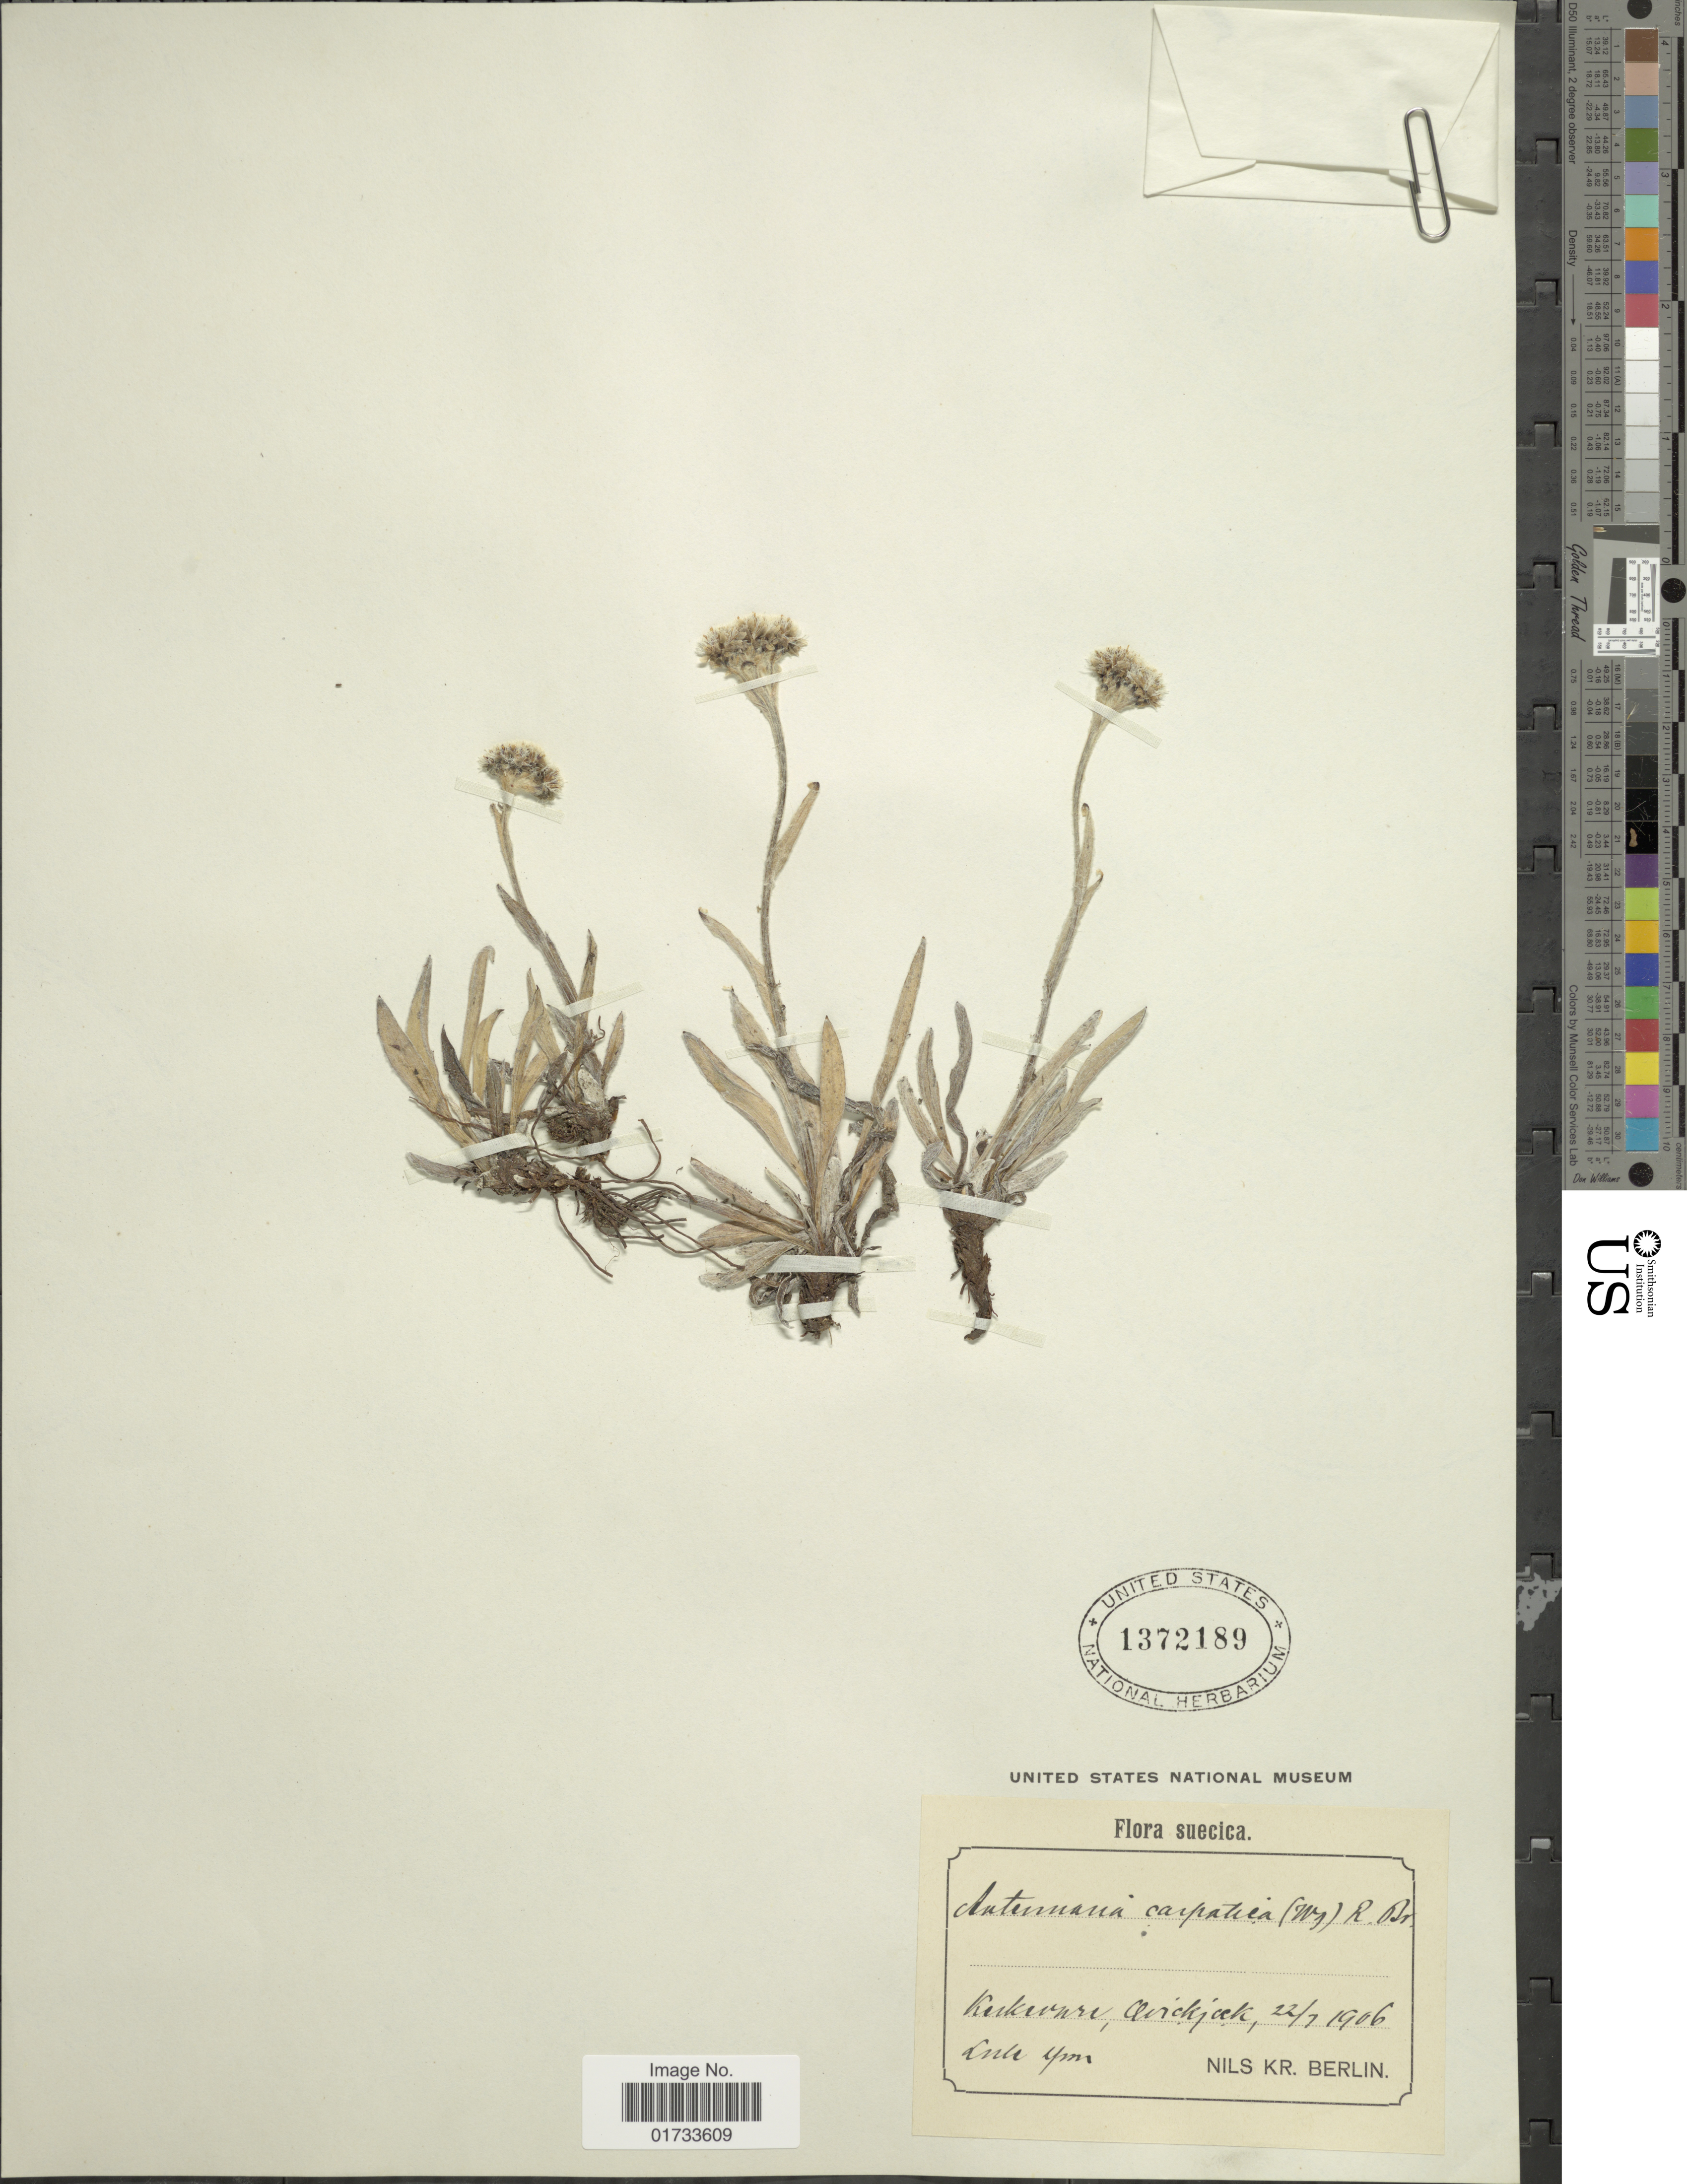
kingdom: Plantae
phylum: Tracheophyta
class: Magnoliopsida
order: Asterales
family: Asteraceae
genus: Antennaria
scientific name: Antennaria carpatica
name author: (Wahlenb.) Williams & Fingerh.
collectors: N. Berlin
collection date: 1906-07-22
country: Sweden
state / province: Norrbotten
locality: Keskevare, Qvickjokk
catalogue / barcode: US 1372189